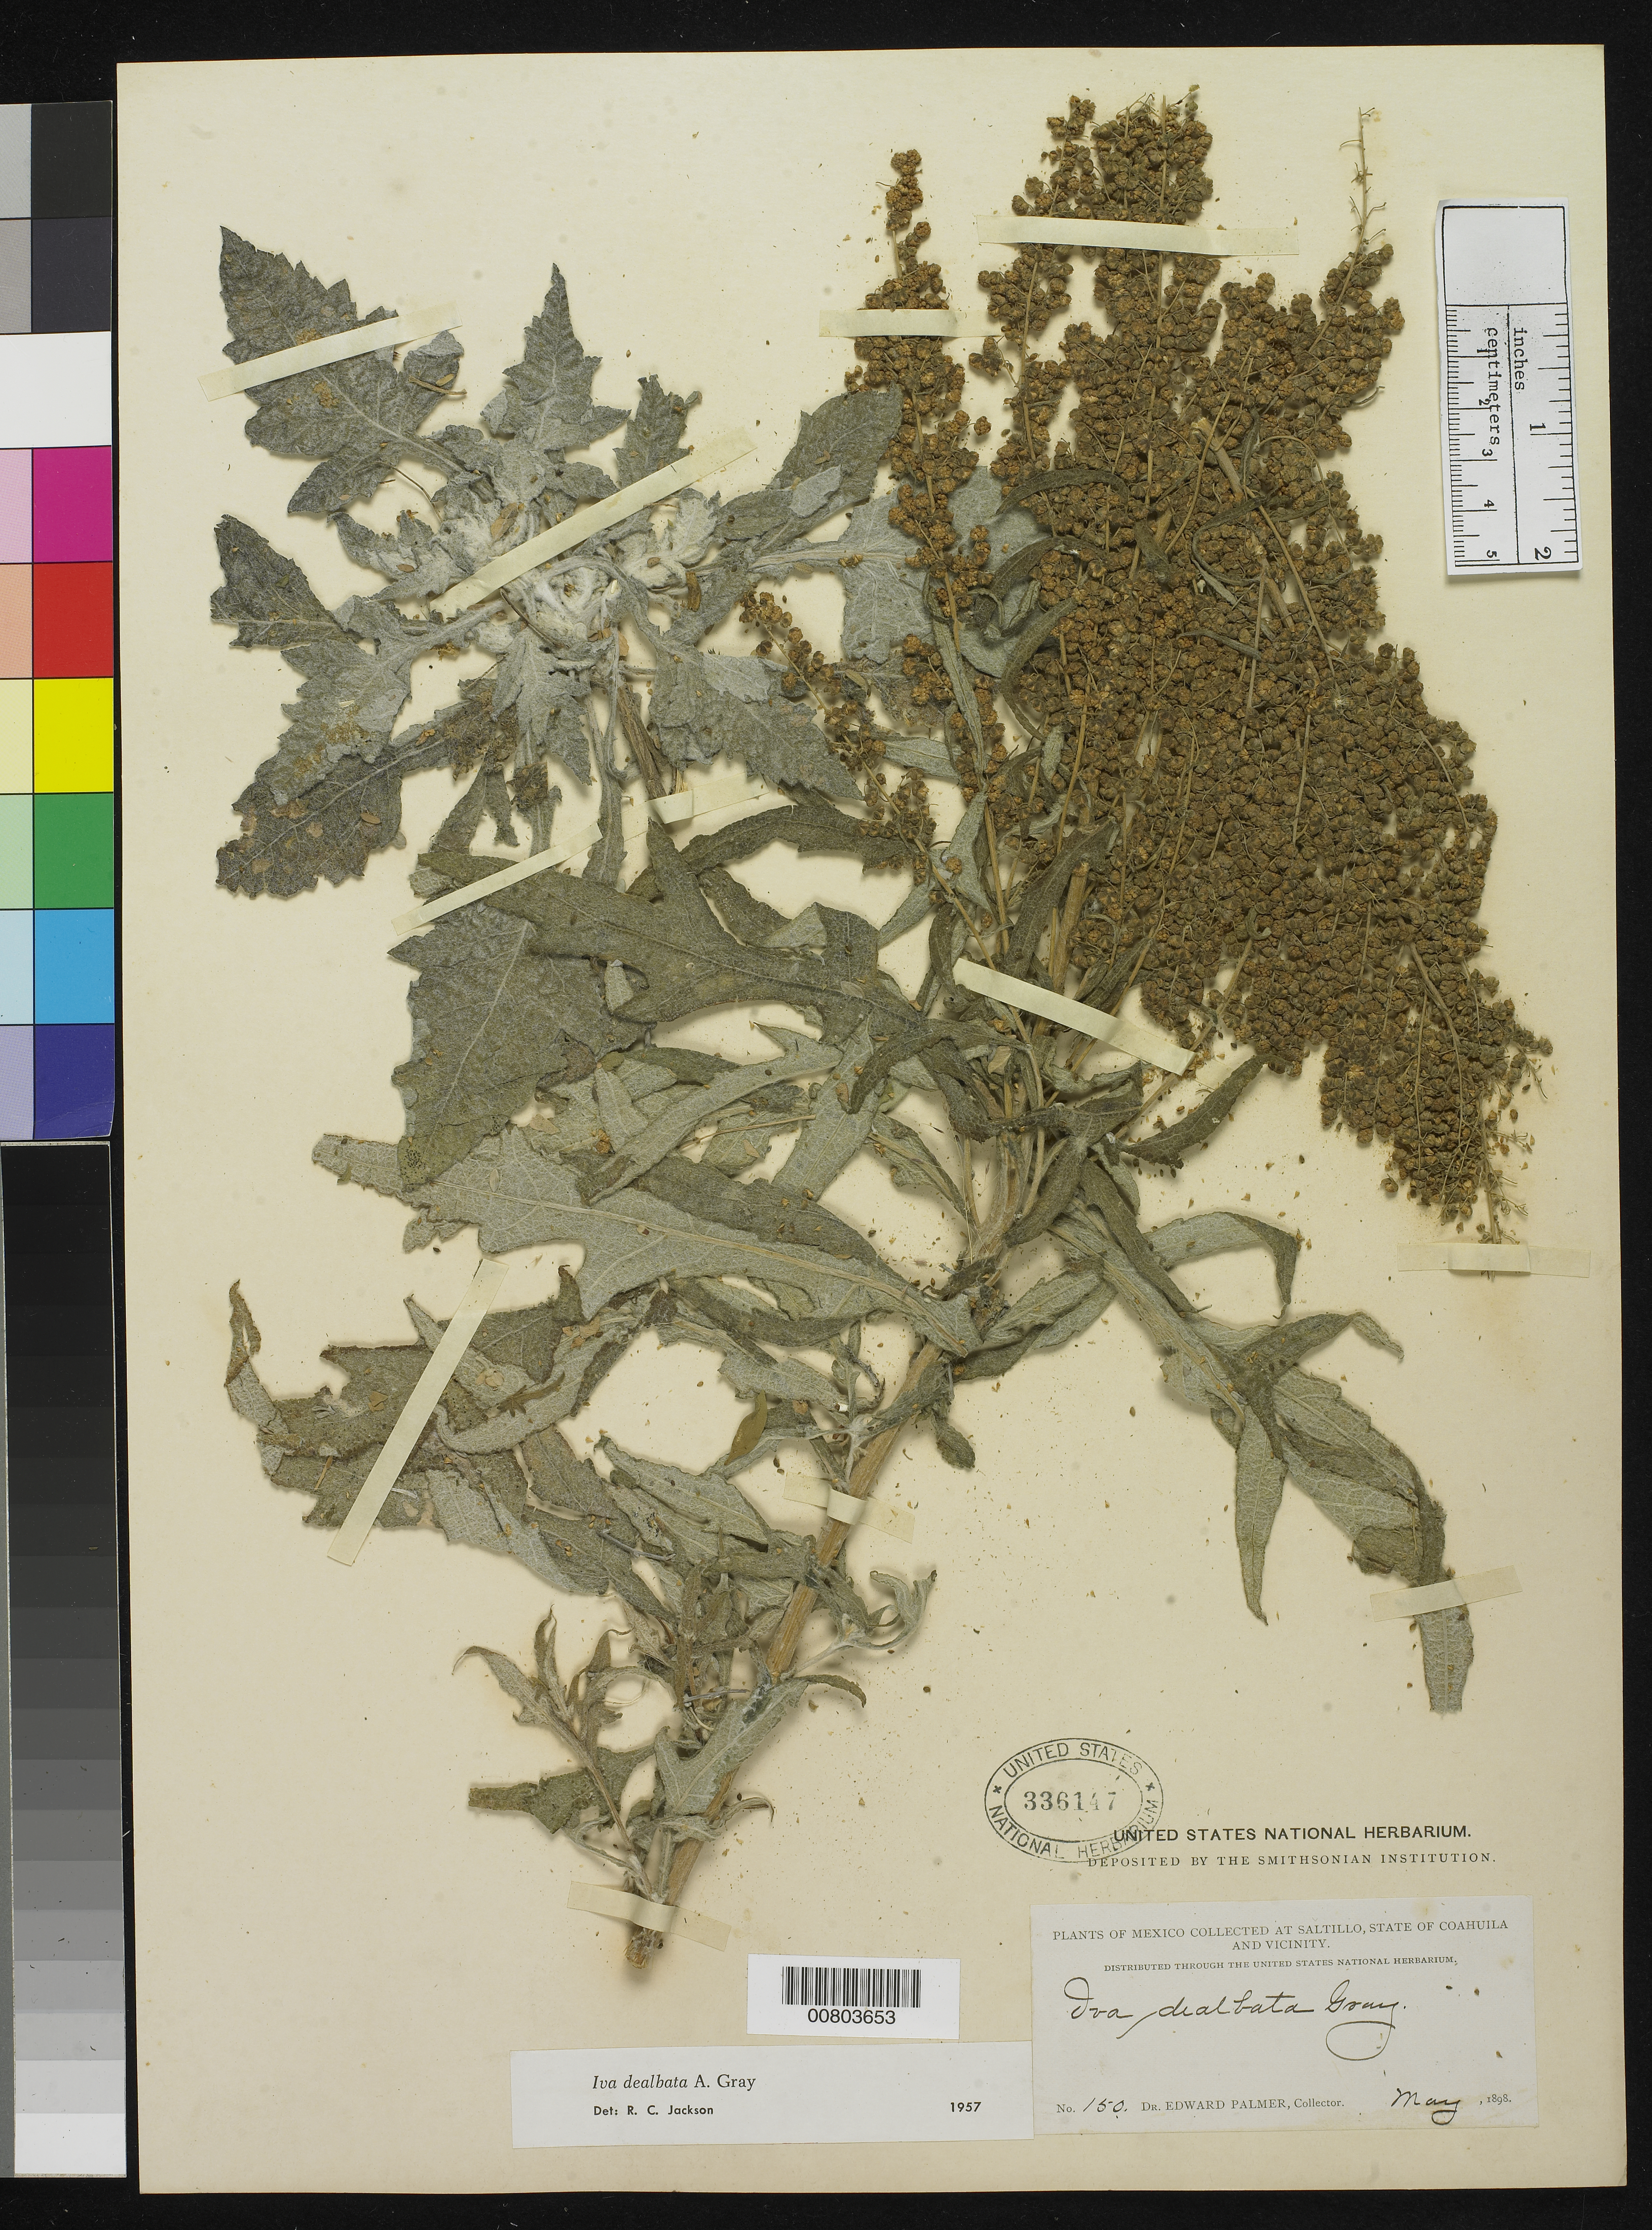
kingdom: Plantae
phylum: Tracheophyta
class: Magnoliopsida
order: Asterales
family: Asteraceae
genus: Iva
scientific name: Iva dealbata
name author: A. Gray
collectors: E. Palmer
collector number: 150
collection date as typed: May 1898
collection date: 1898-05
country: Mexico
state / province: Coahuila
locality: Saltillo, Coahuila and vicinity.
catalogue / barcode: US 336147